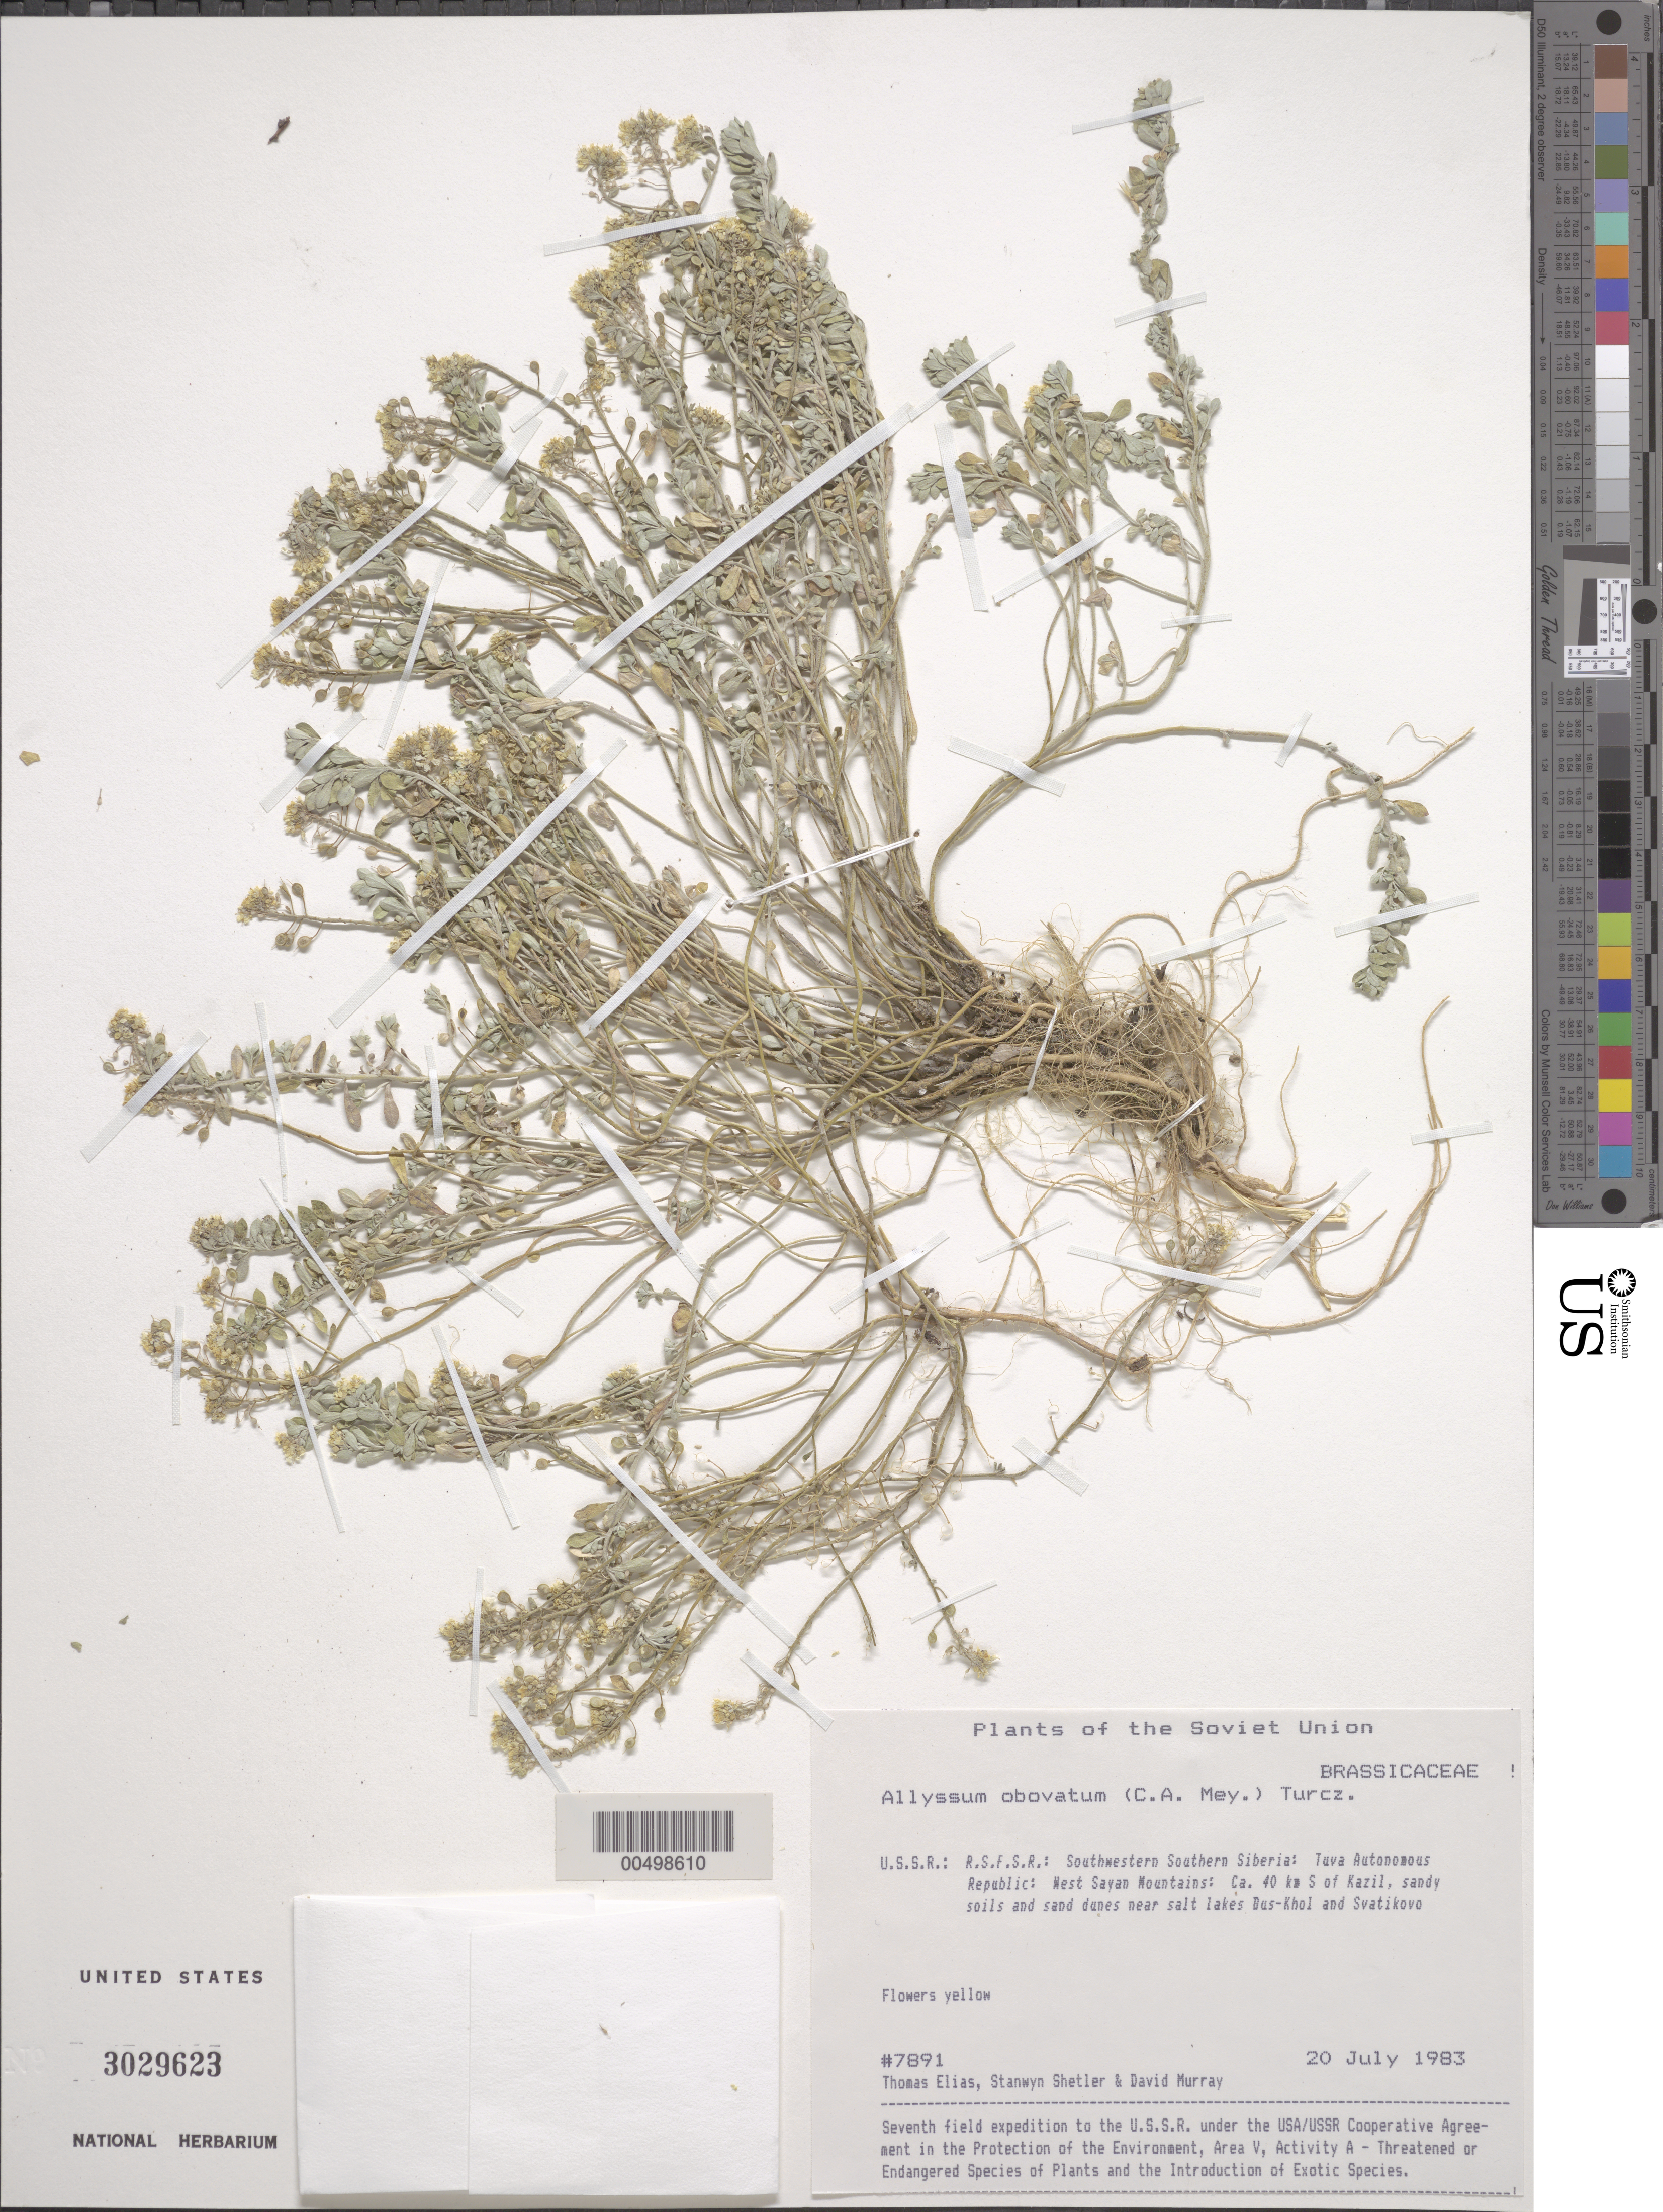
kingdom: Plantae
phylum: Tracheophyta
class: Magnoliopsida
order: Brassicales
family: Brassicaceae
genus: Alyssum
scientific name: Alyssum obovatum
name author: (C.A. Mey.) Turcz.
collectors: T. Elias, S. Shetler & D. F. Murray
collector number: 7891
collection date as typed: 20 Jul 1983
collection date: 1983-07-20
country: Russian Federation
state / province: Tuva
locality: West Sayan Mountains, ca. 40 km S of Kazil [Kyzyl], near salt lakes Dus-Khol and Svatikovo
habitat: sandy soils and sand dunes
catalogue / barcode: US 3029623